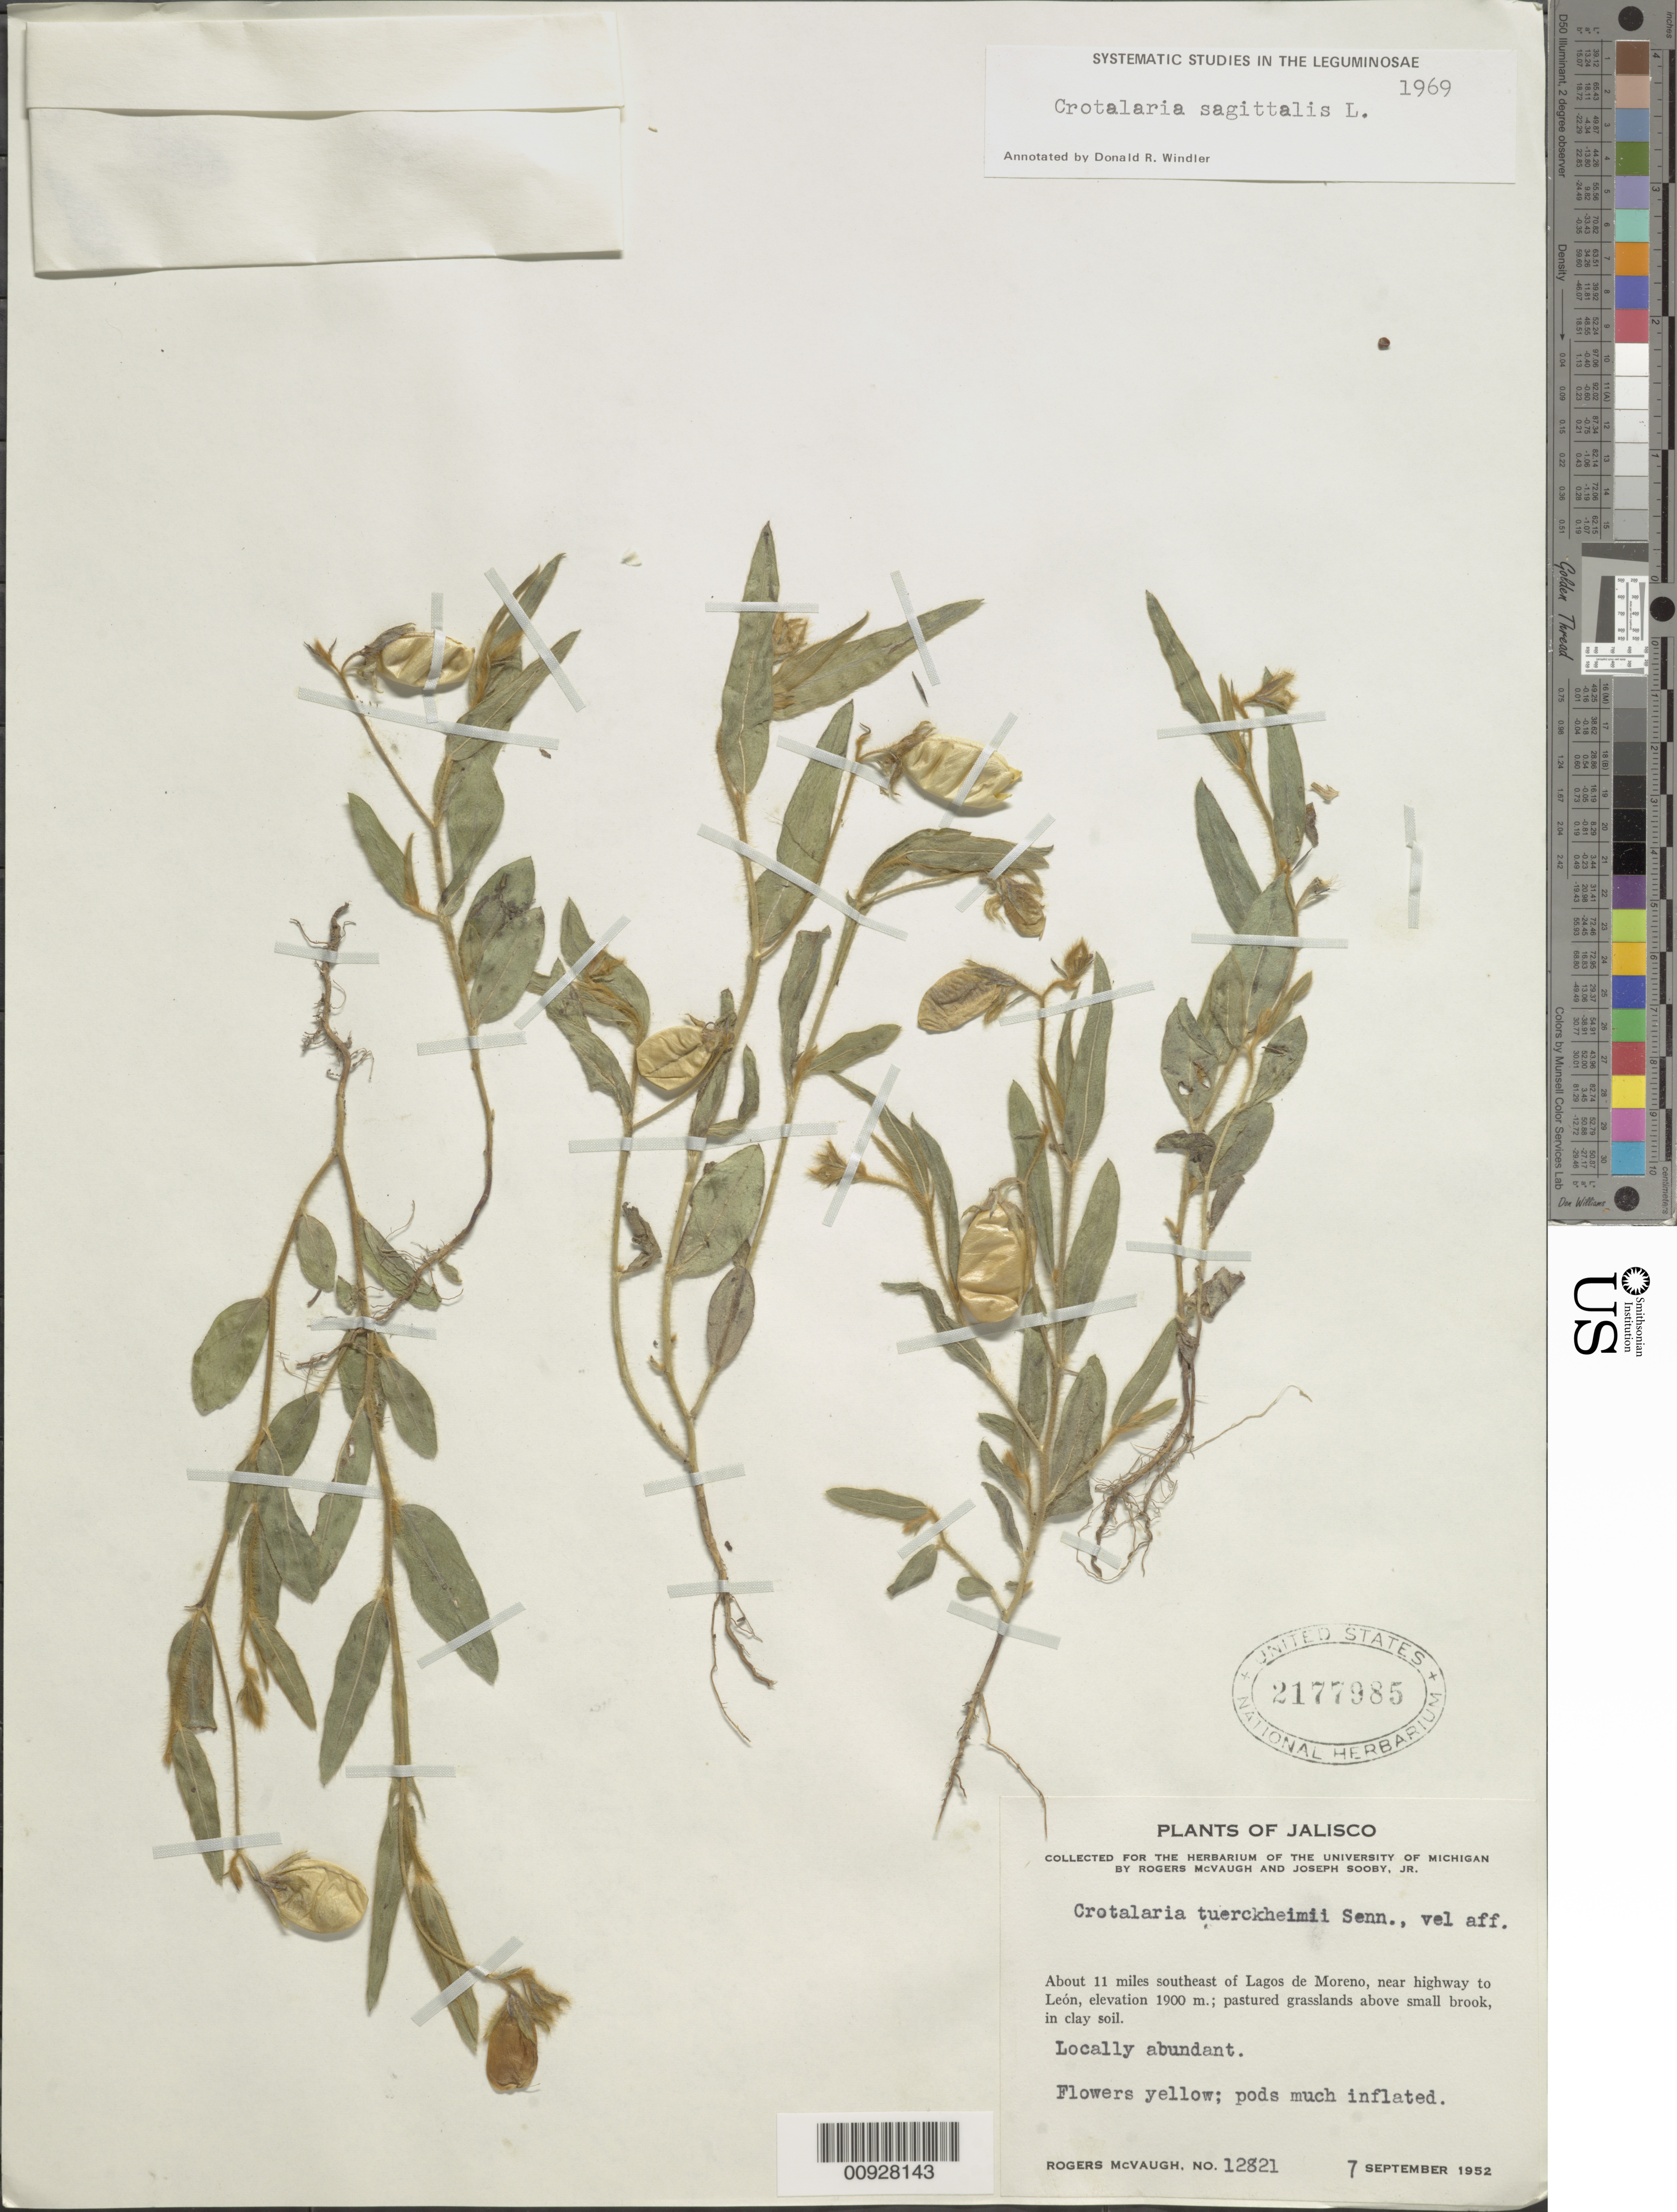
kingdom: Plantae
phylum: Tracheophyta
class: Magnoliopsida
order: Fabales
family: Fabaceae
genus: Crotalaria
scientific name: Crotalaria sagittalis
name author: L.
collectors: R. McVaugh & J. Sooby Jr.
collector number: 12821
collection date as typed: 07 Sep 1952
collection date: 1952-09-07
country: Mexico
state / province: Jalisco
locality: About 11 miles southeast of Lagos de Moreno, near highway to León.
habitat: Pastured grasslands above small brook, in clay soil.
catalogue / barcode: US 2177985